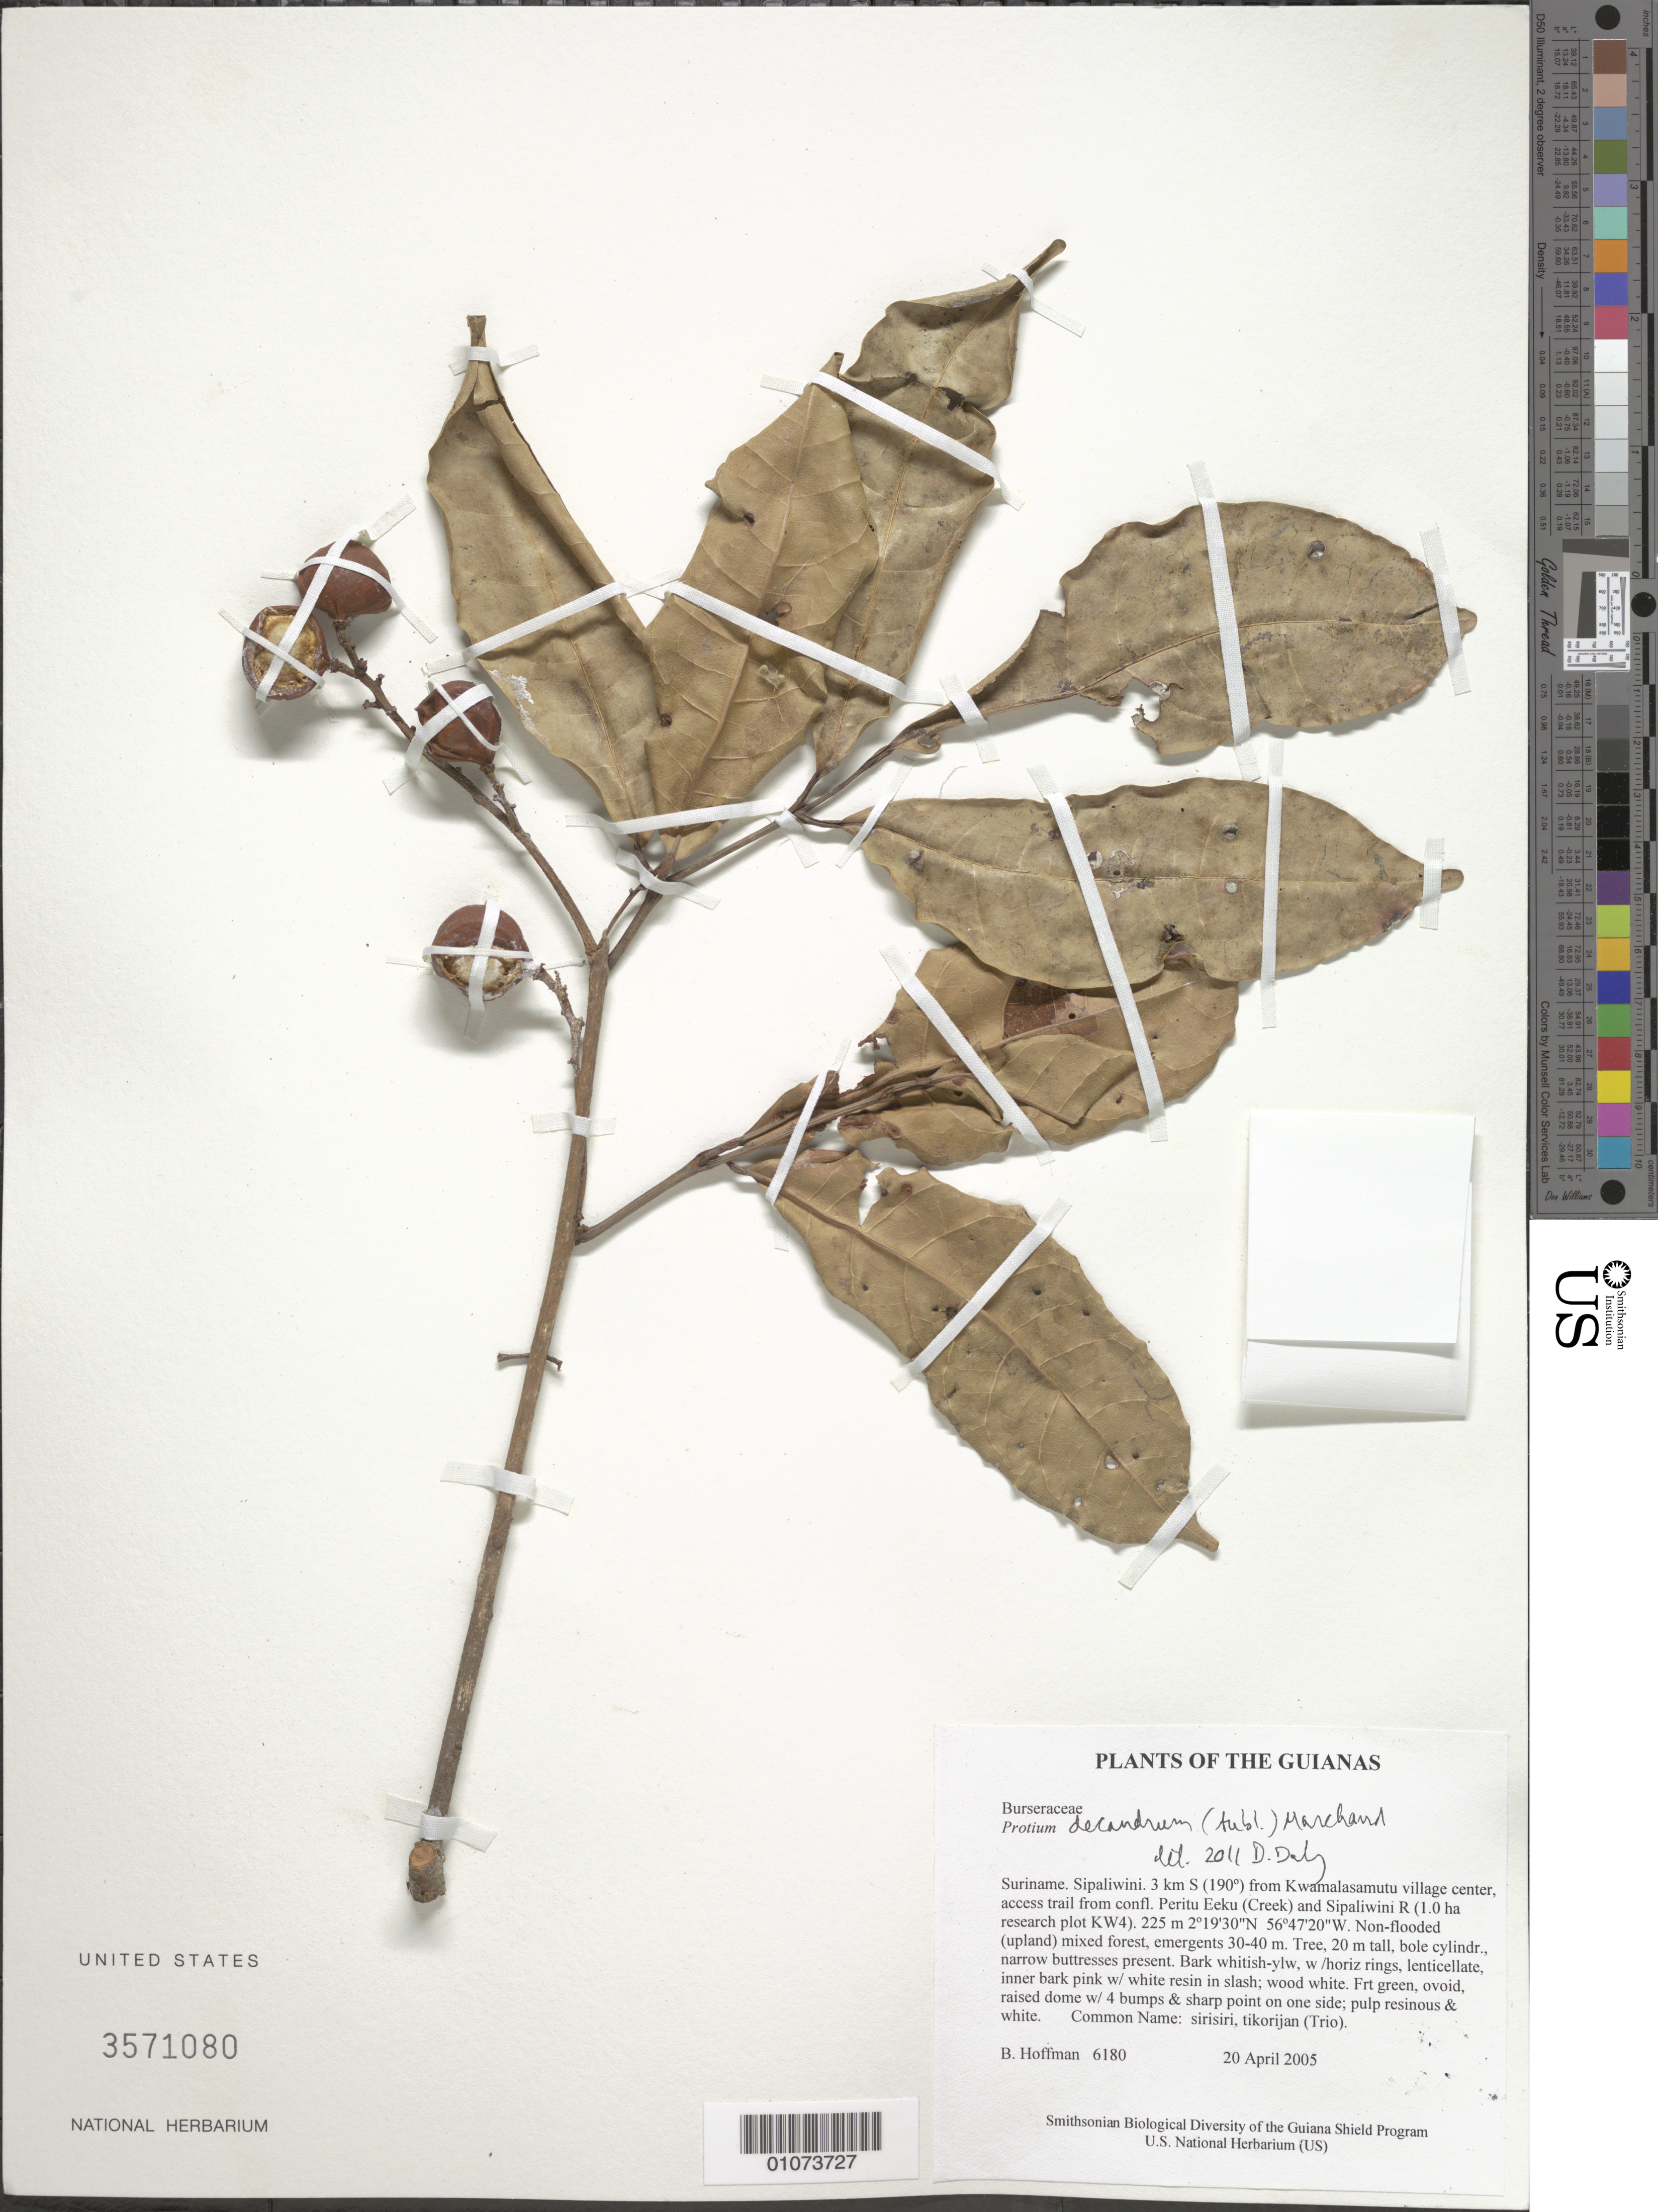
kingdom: Plantae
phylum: Tracheophyta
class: Magnoliopsida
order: Sapindales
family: Burseraceae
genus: Protium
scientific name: Protium decandrum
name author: (Aubl.) Marchand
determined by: Daly, D. C.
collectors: B. Hoffman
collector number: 6180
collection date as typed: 20 April 2005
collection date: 2005-04-20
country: Suriname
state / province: Sipaliwini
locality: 3 km S (190º) from Kwamalasamutu village center, access trail from confl. Peritu Eeku (Creek) and Sipaliwini R (1.0 ha research plot KW4)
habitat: Non-flooded (upland) mixed forest, emergents 30-40 m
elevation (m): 225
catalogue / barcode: US 3571080